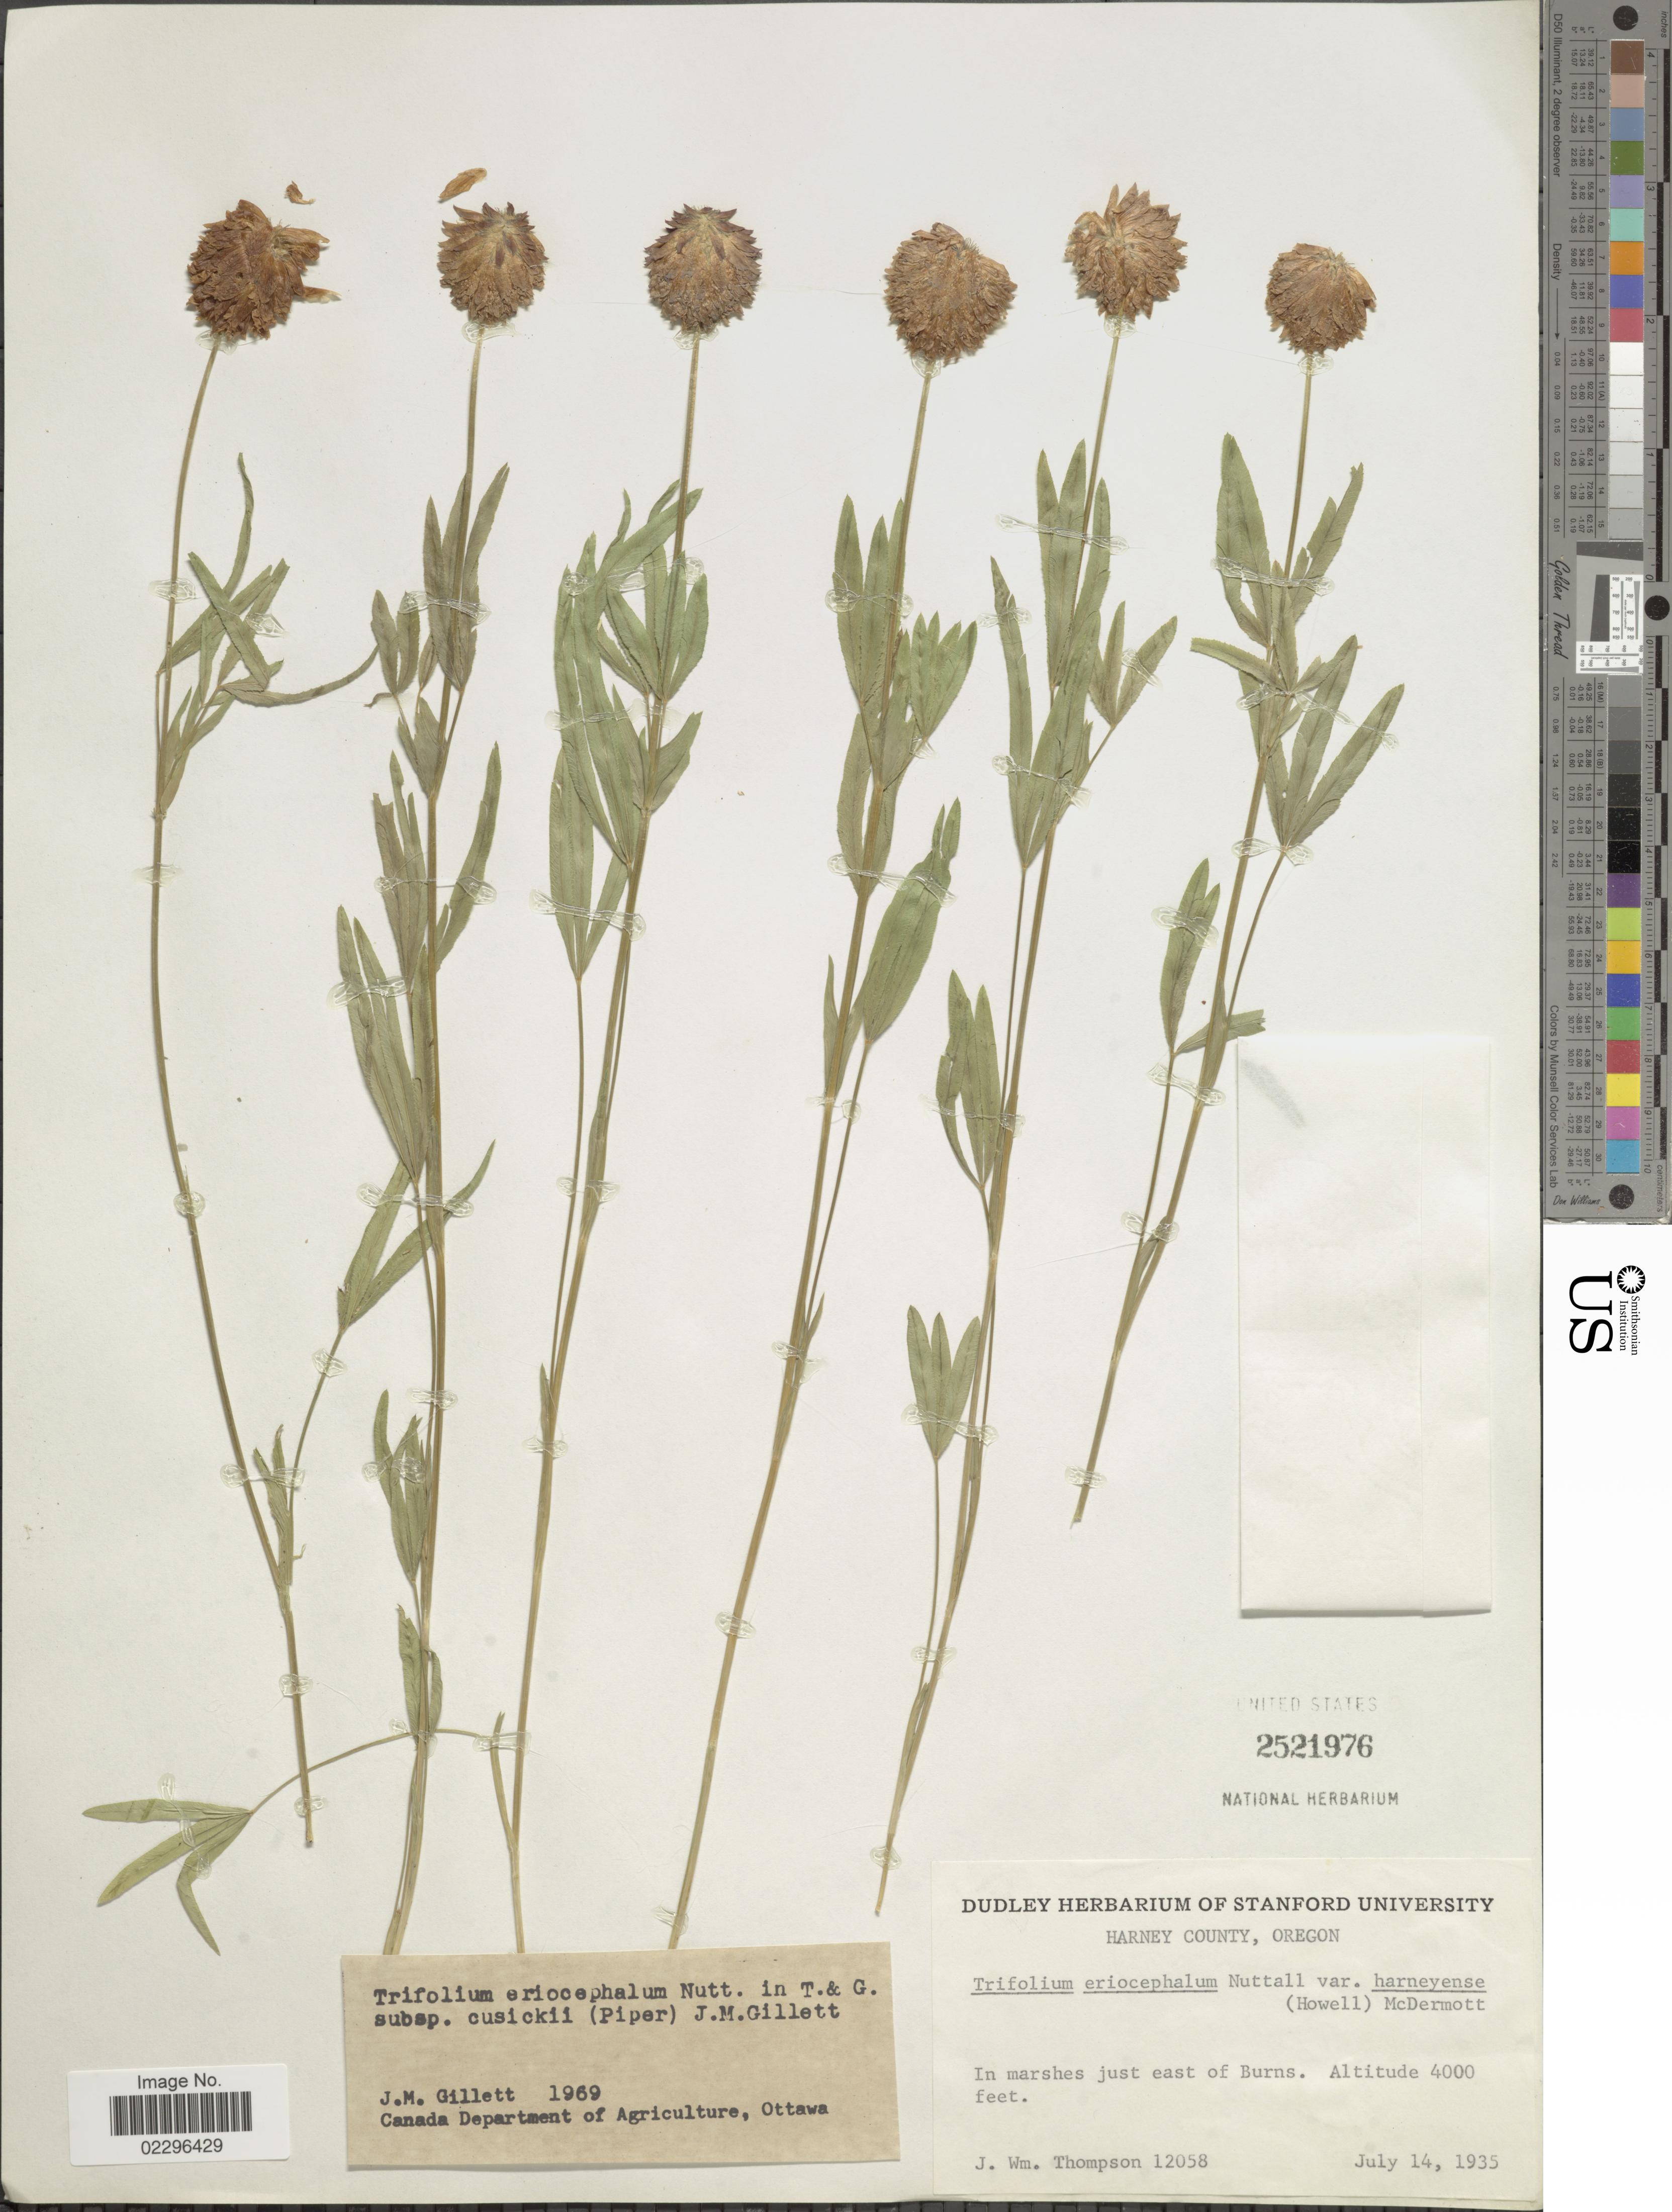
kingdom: Plantae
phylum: Tracheophyta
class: Magnoliopsida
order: Fabales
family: Fabaceae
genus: Trifolium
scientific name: Trifolium eriocephalum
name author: Nutt.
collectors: J. W. Thompson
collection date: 1935-07-14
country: United States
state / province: Oregon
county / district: Harney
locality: Harney County, Oregon, In marshes just east of Burns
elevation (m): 1219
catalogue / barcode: US 2521976